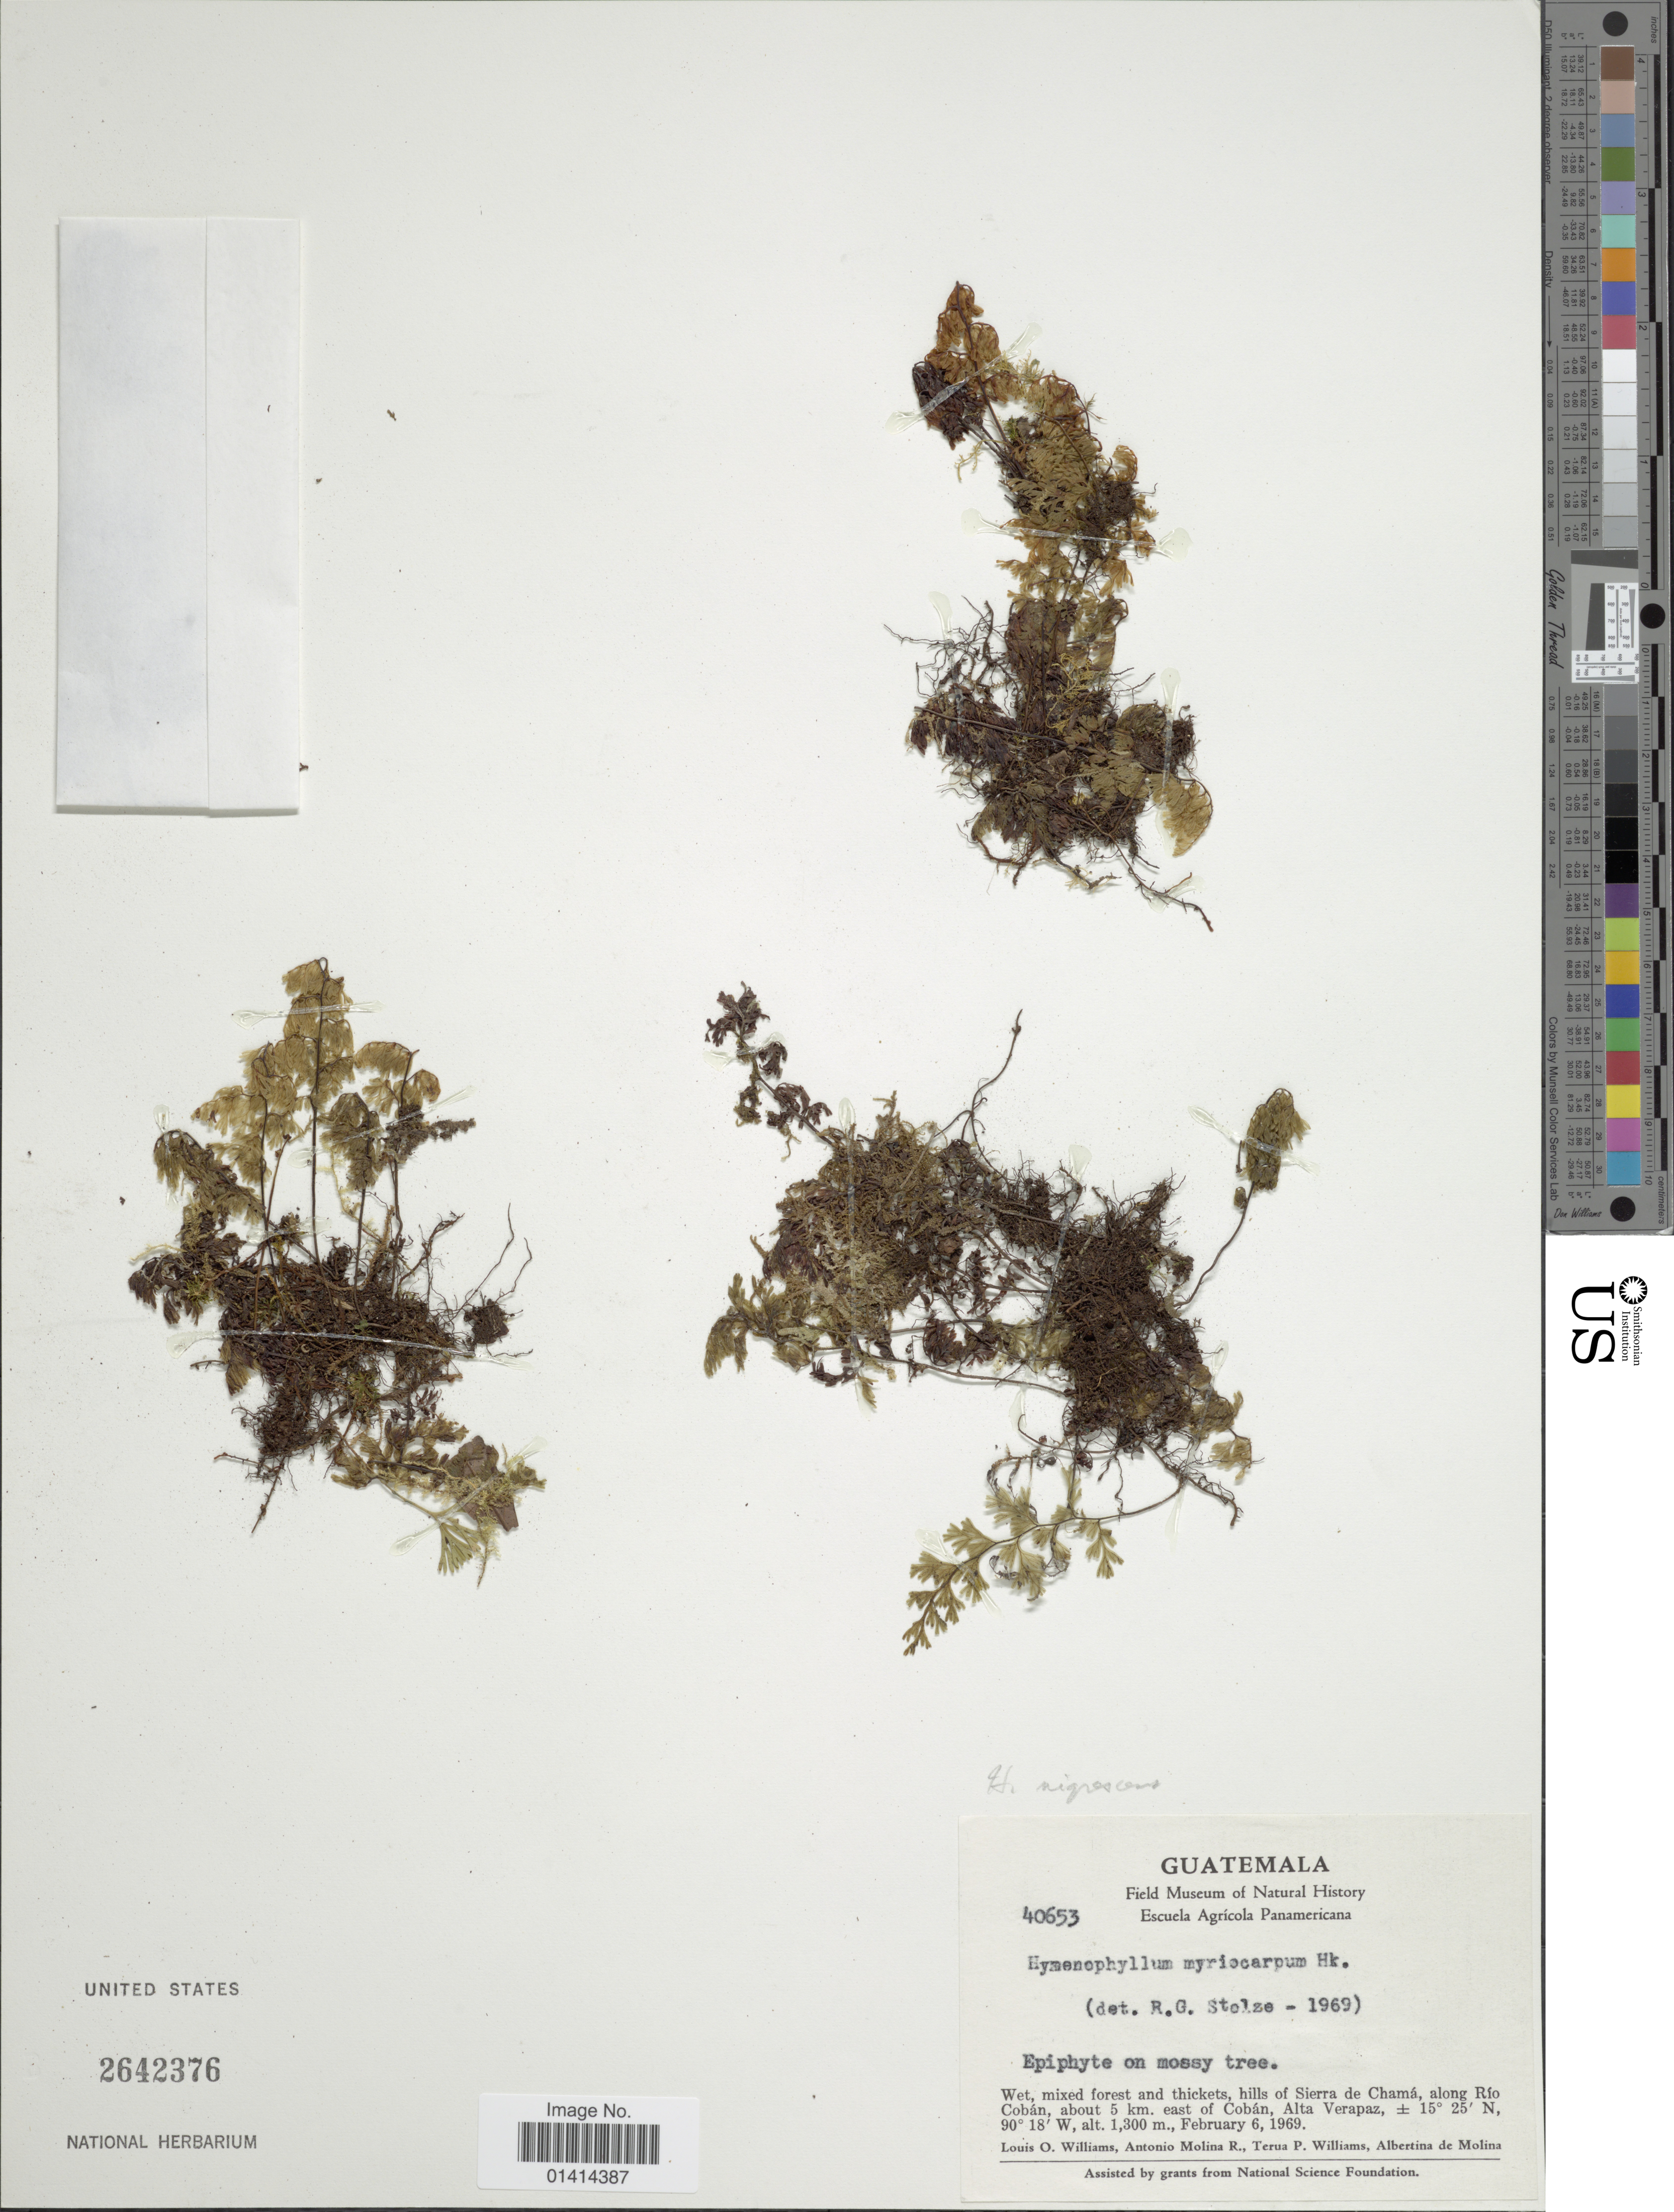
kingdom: Plantae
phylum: Tracheophyta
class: Polypodiopsida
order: Hymenophyllales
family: Hymenophyllaceae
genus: Hymenophyllum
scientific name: Hymenophyllum myriocarpum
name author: Hook.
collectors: L. O. Williams, A. Molina R., T. P. Williams & A. R. Molina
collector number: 40653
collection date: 1969-02-06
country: Guatemala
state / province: Alta Verapaz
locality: Hills of Sierra de Chamá, along Río Cobán, about 5 km east of Cobán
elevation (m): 1300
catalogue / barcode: US 2642376